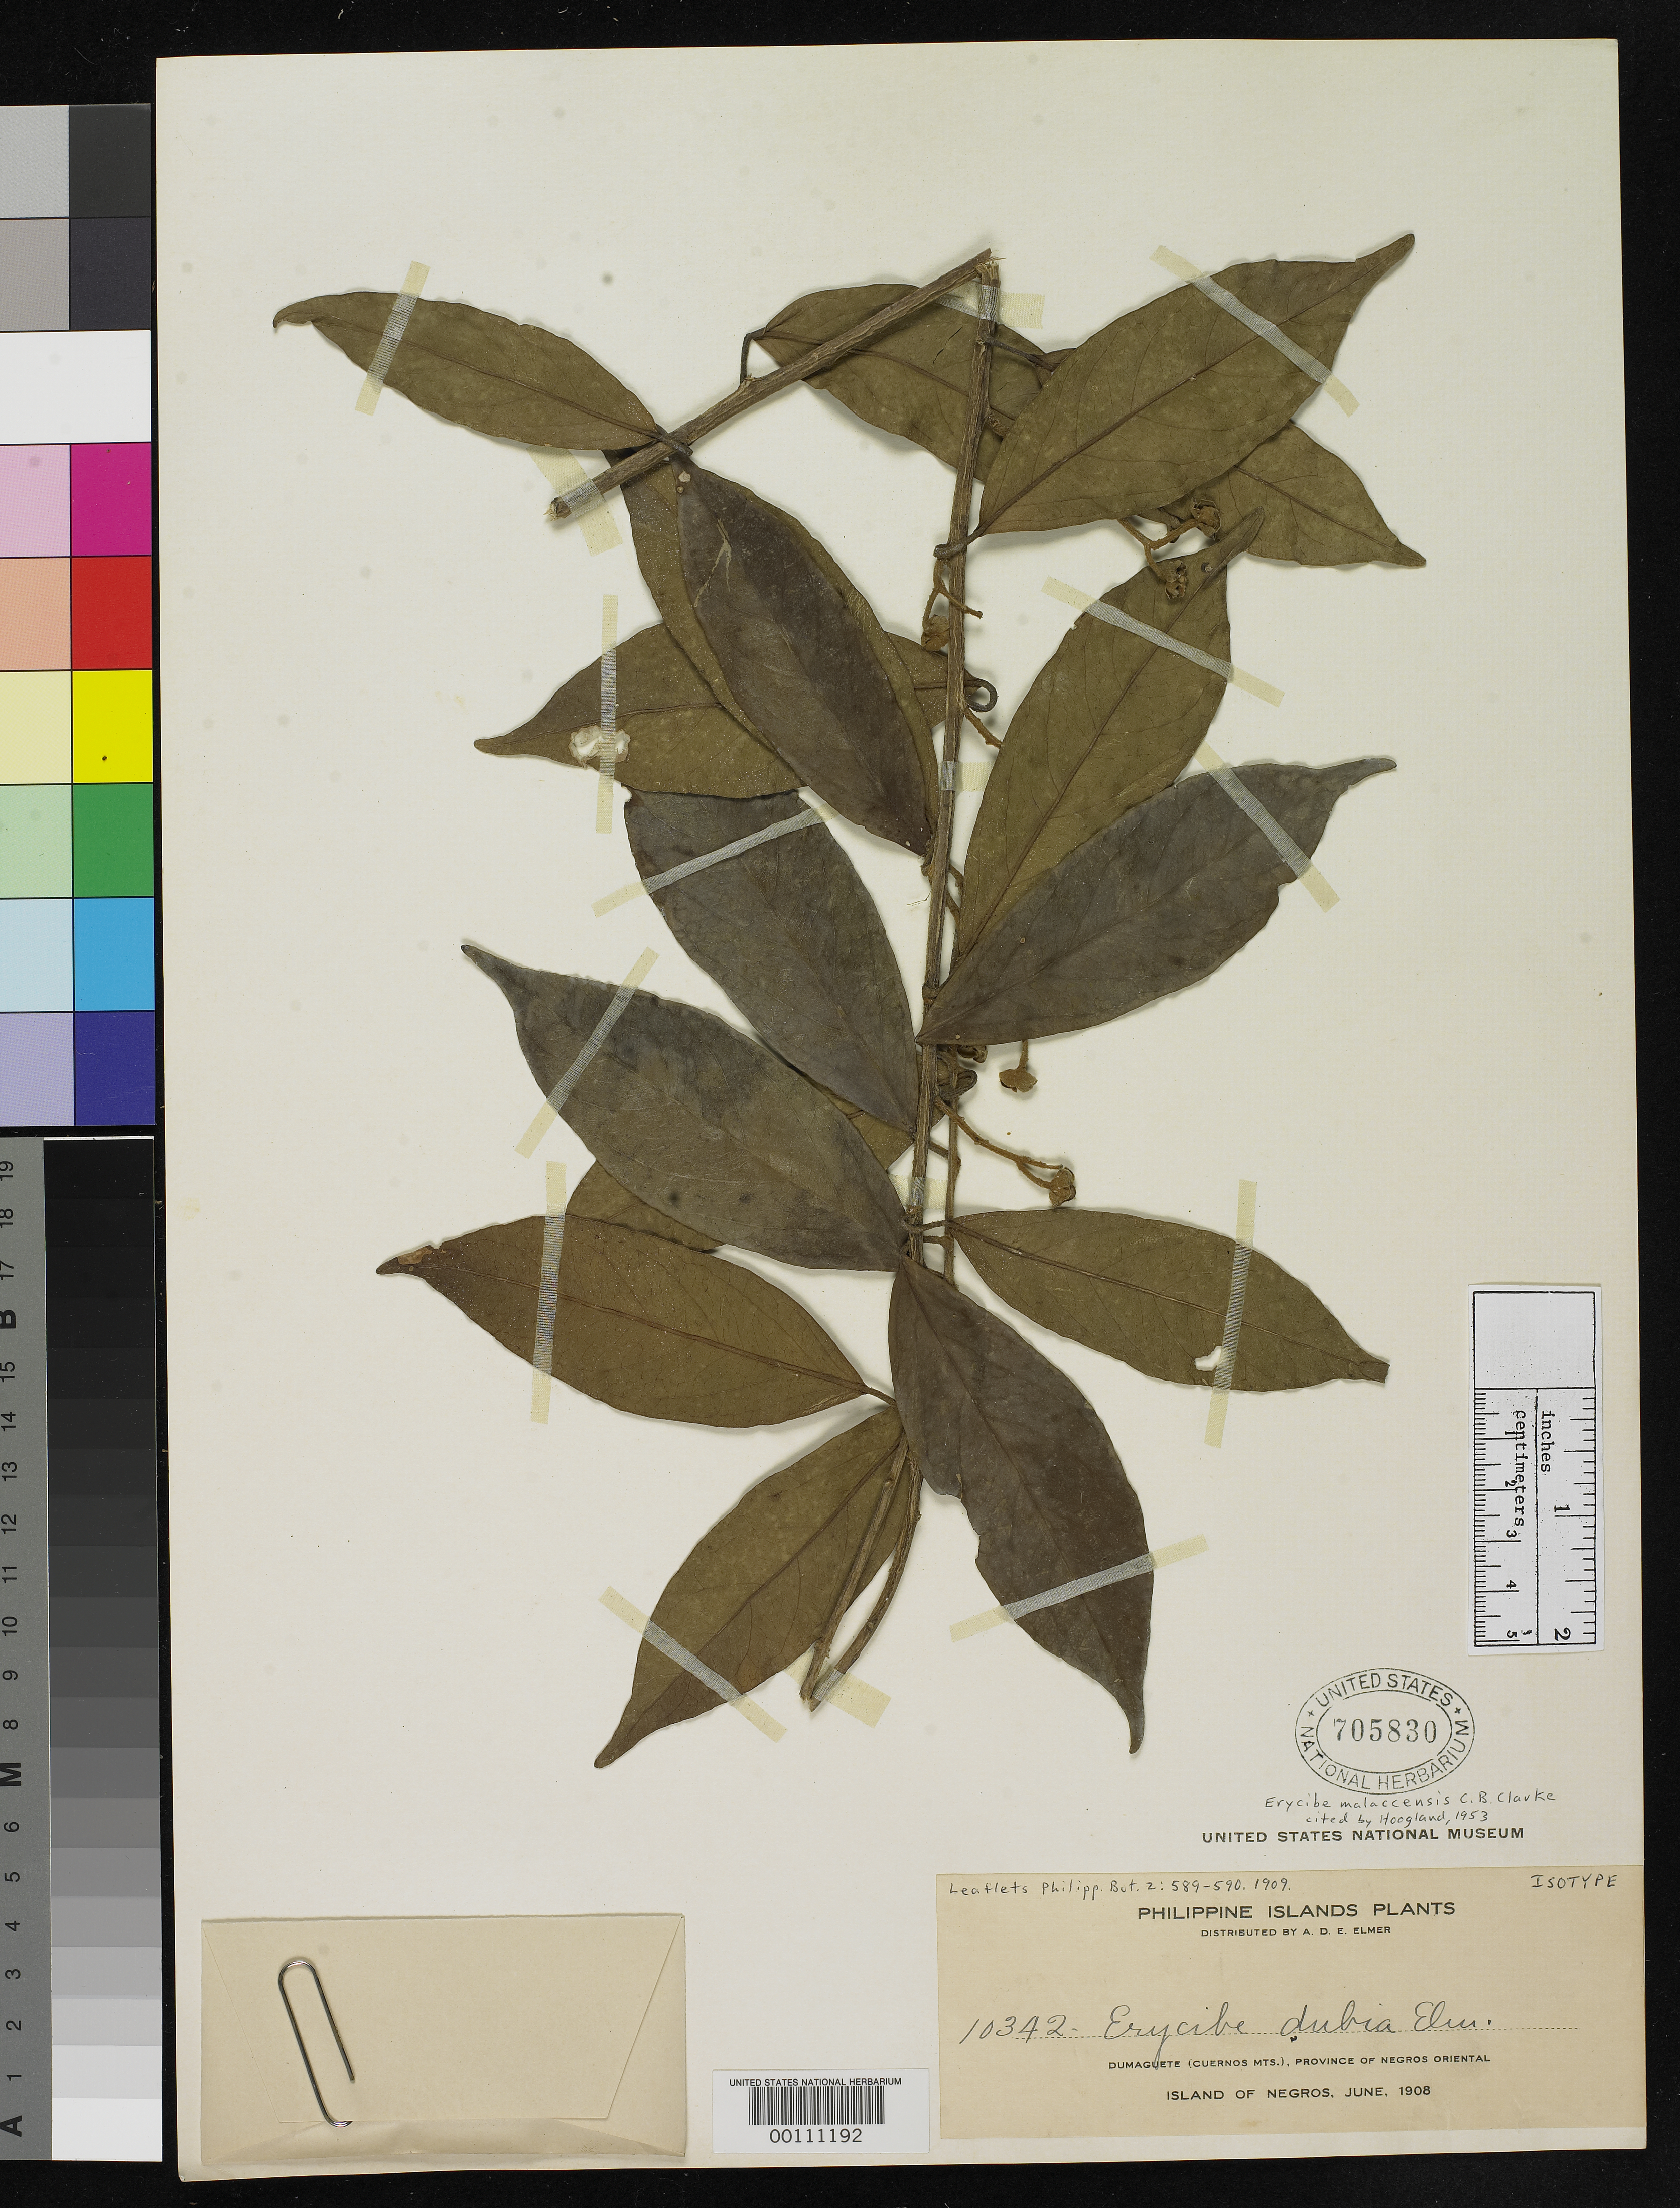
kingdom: Plantae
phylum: Tracheophyta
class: Magnoliopsida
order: Solanales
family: Convolvulaceae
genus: Erycibe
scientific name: Erycibe dubia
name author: Elmer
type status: Isotype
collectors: A. D. E. Elmer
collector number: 10342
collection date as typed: Jun 1908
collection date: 1908-06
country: Philippines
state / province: Central Visayas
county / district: Negros Oriental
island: Negros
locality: Dumaguete (Cuernos Mts.), Province of Negros Oriental.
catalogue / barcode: US 705830